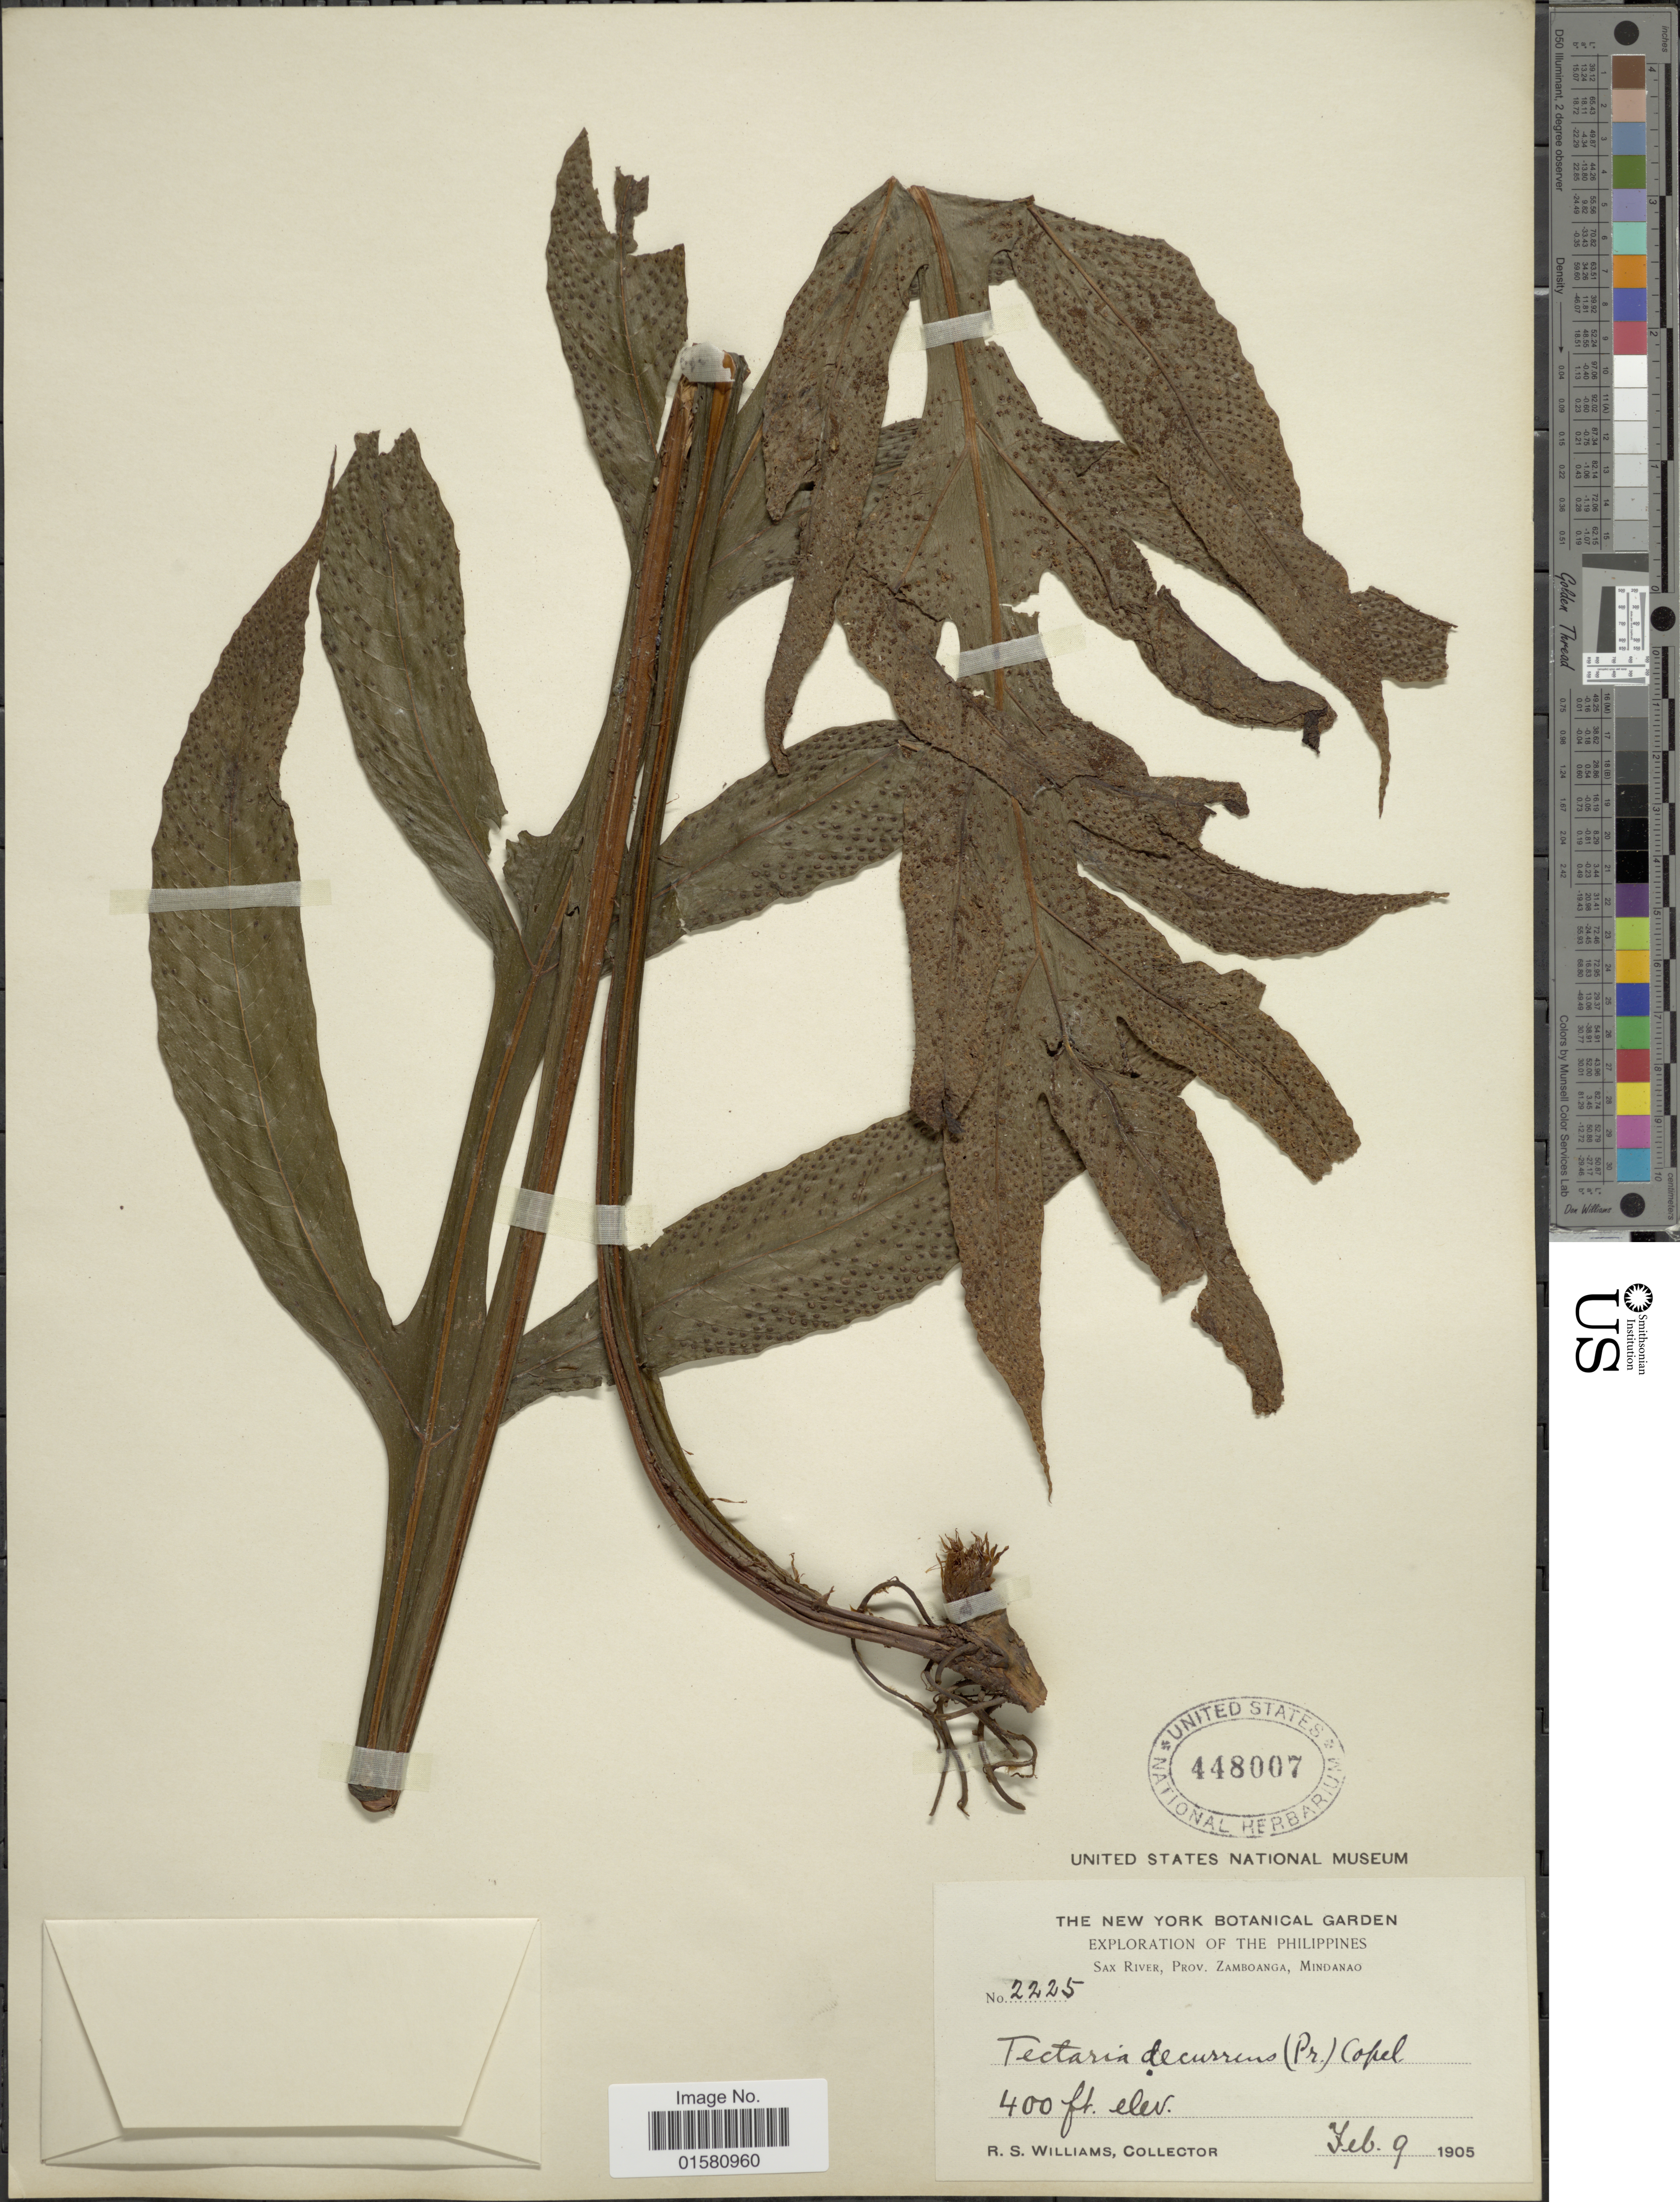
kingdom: Plantae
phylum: Tracheophyta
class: Polypodiopsida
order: Polypodiales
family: Tectariaceae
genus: Tectaria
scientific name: Tectaria decurrens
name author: (Presel.) Copel. in Elmer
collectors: R. S. Williams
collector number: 2225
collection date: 1905-02-09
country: Philippines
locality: Sax River, Prov. Zamboanga, Mindanao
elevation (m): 122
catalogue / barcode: US 448007